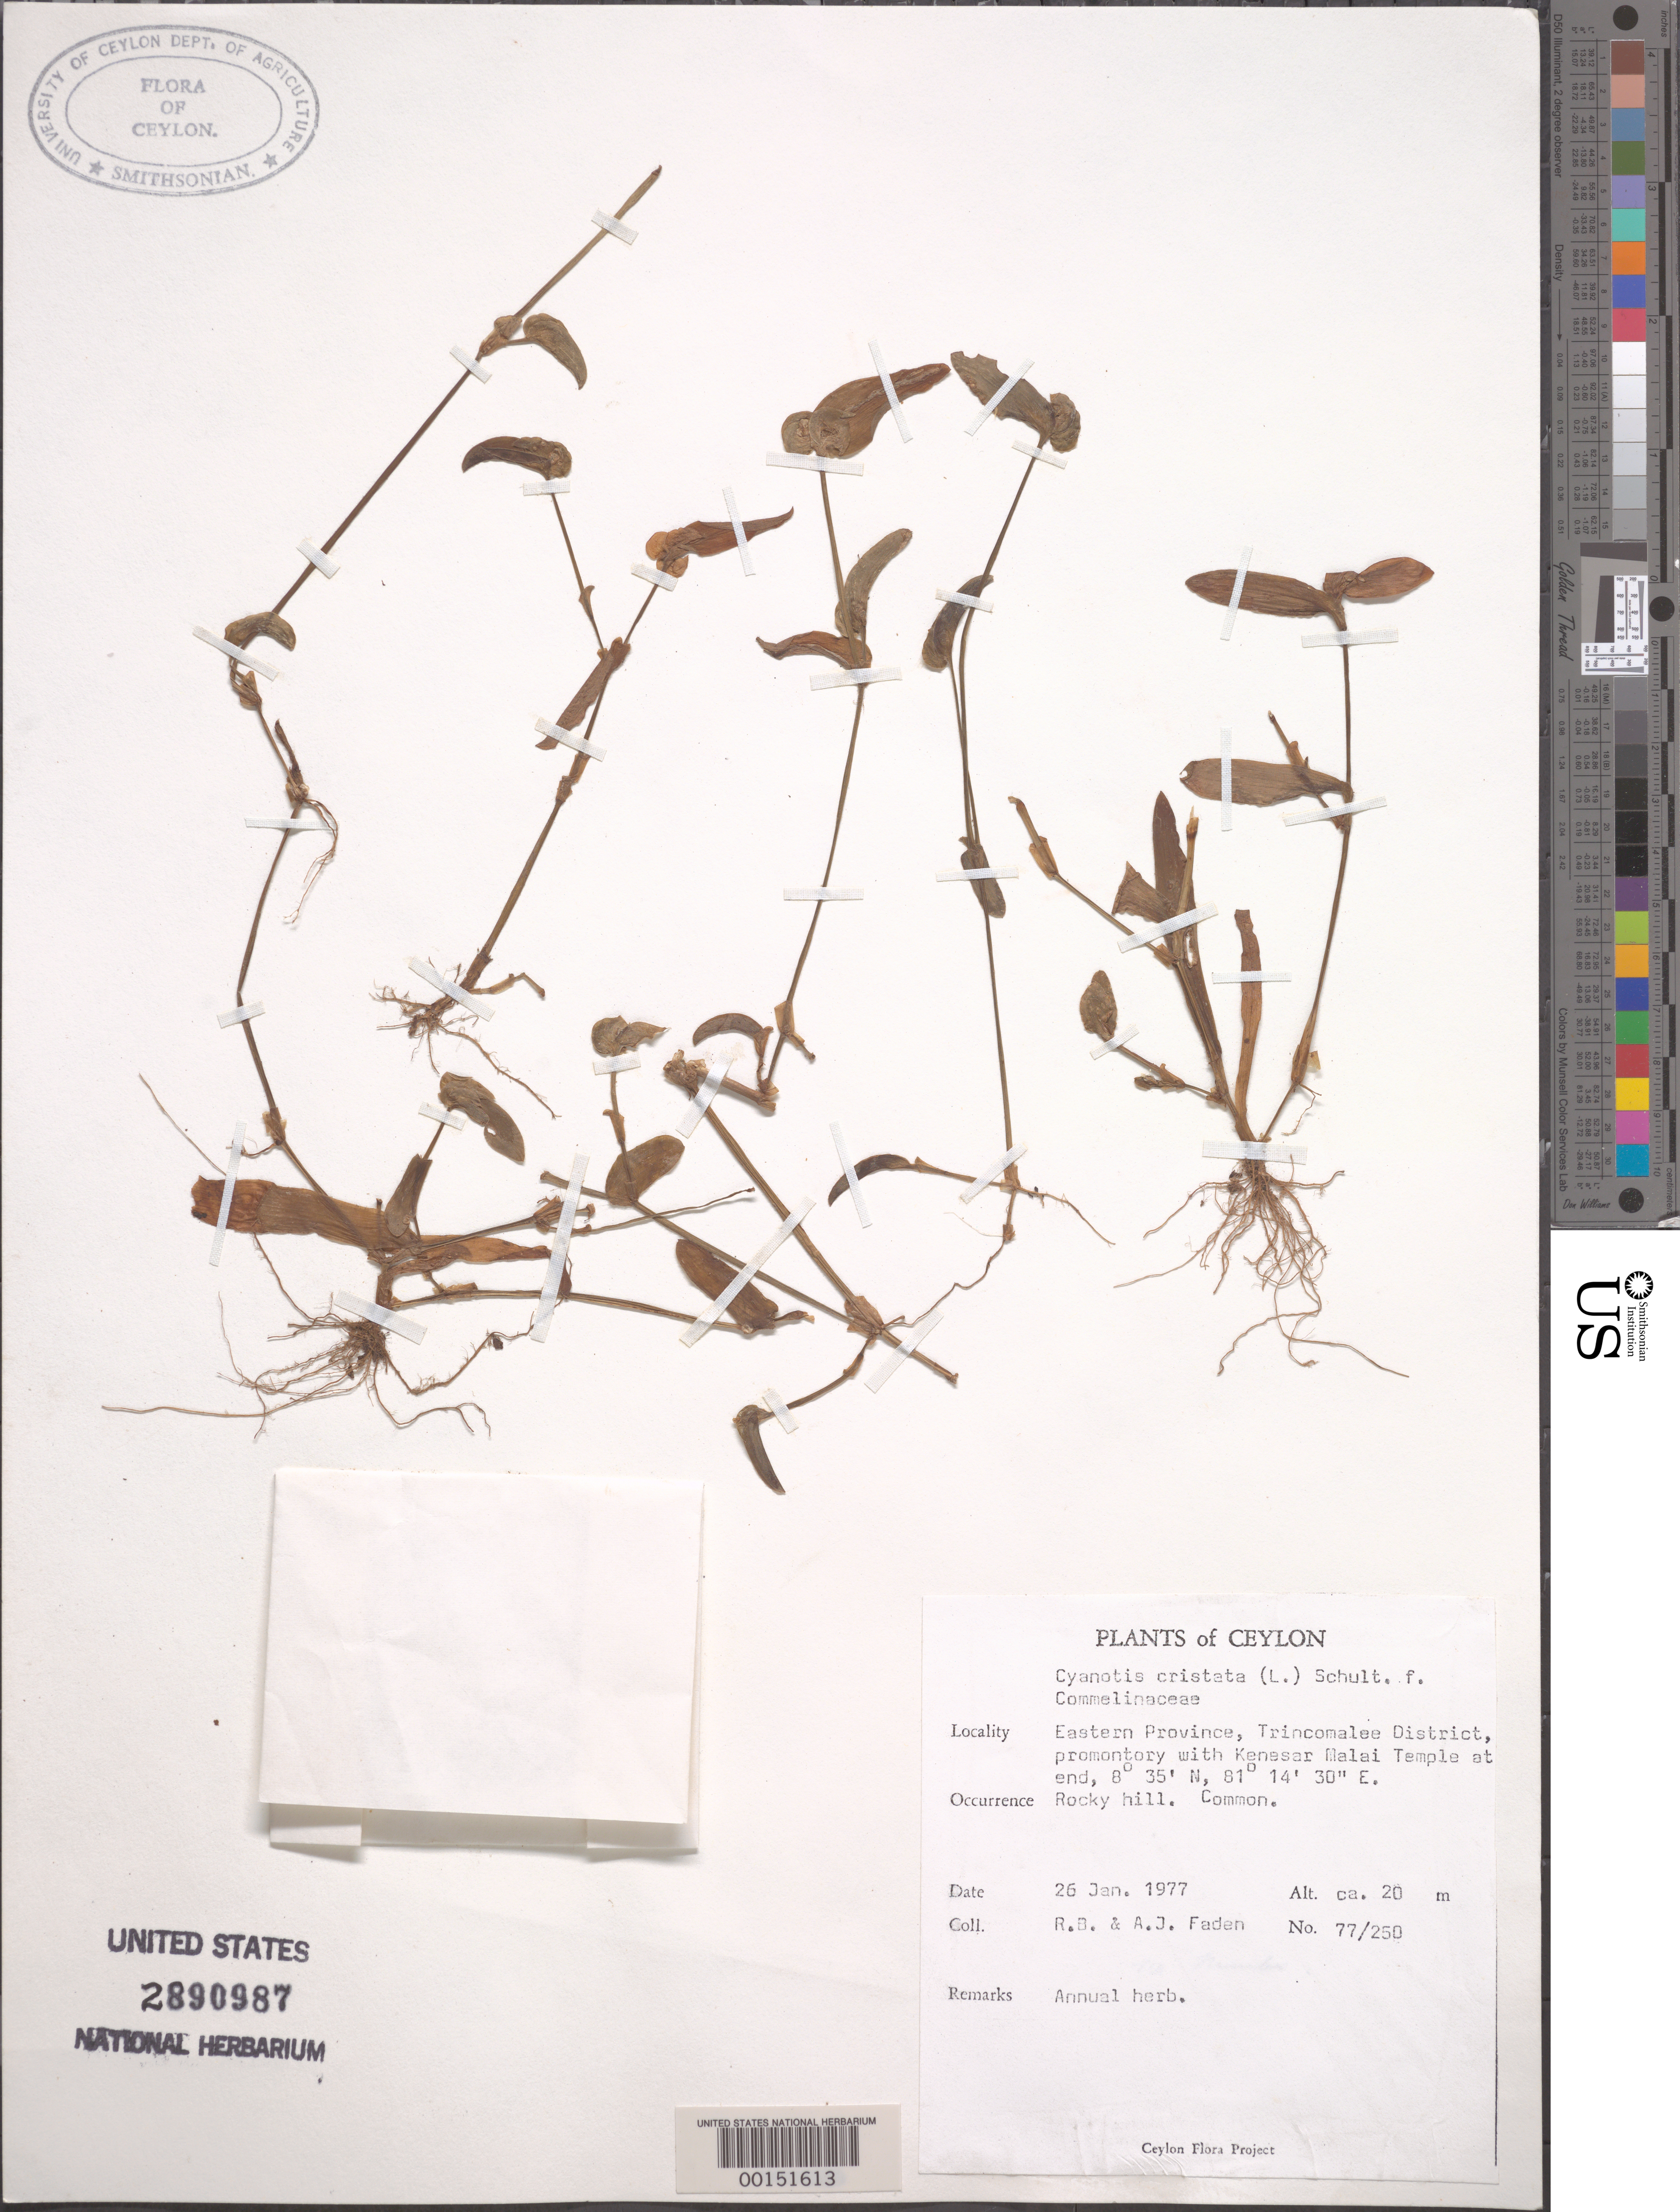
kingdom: Plantae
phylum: Tracheophyta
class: Liliopsida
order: Commelinales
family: Commelinaceae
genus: Cyanotis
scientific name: Cyanotis cristata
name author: (L.) D. Don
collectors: R. B. Faden & A. J. Faden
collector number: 77/250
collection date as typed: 26 Jan 1977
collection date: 1977-01-26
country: Sri Lanka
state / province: Eastern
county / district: Trincomalee Dist.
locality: Near kenesar malai temple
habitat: Rocky hill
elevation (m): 20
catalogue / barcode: US 2890987